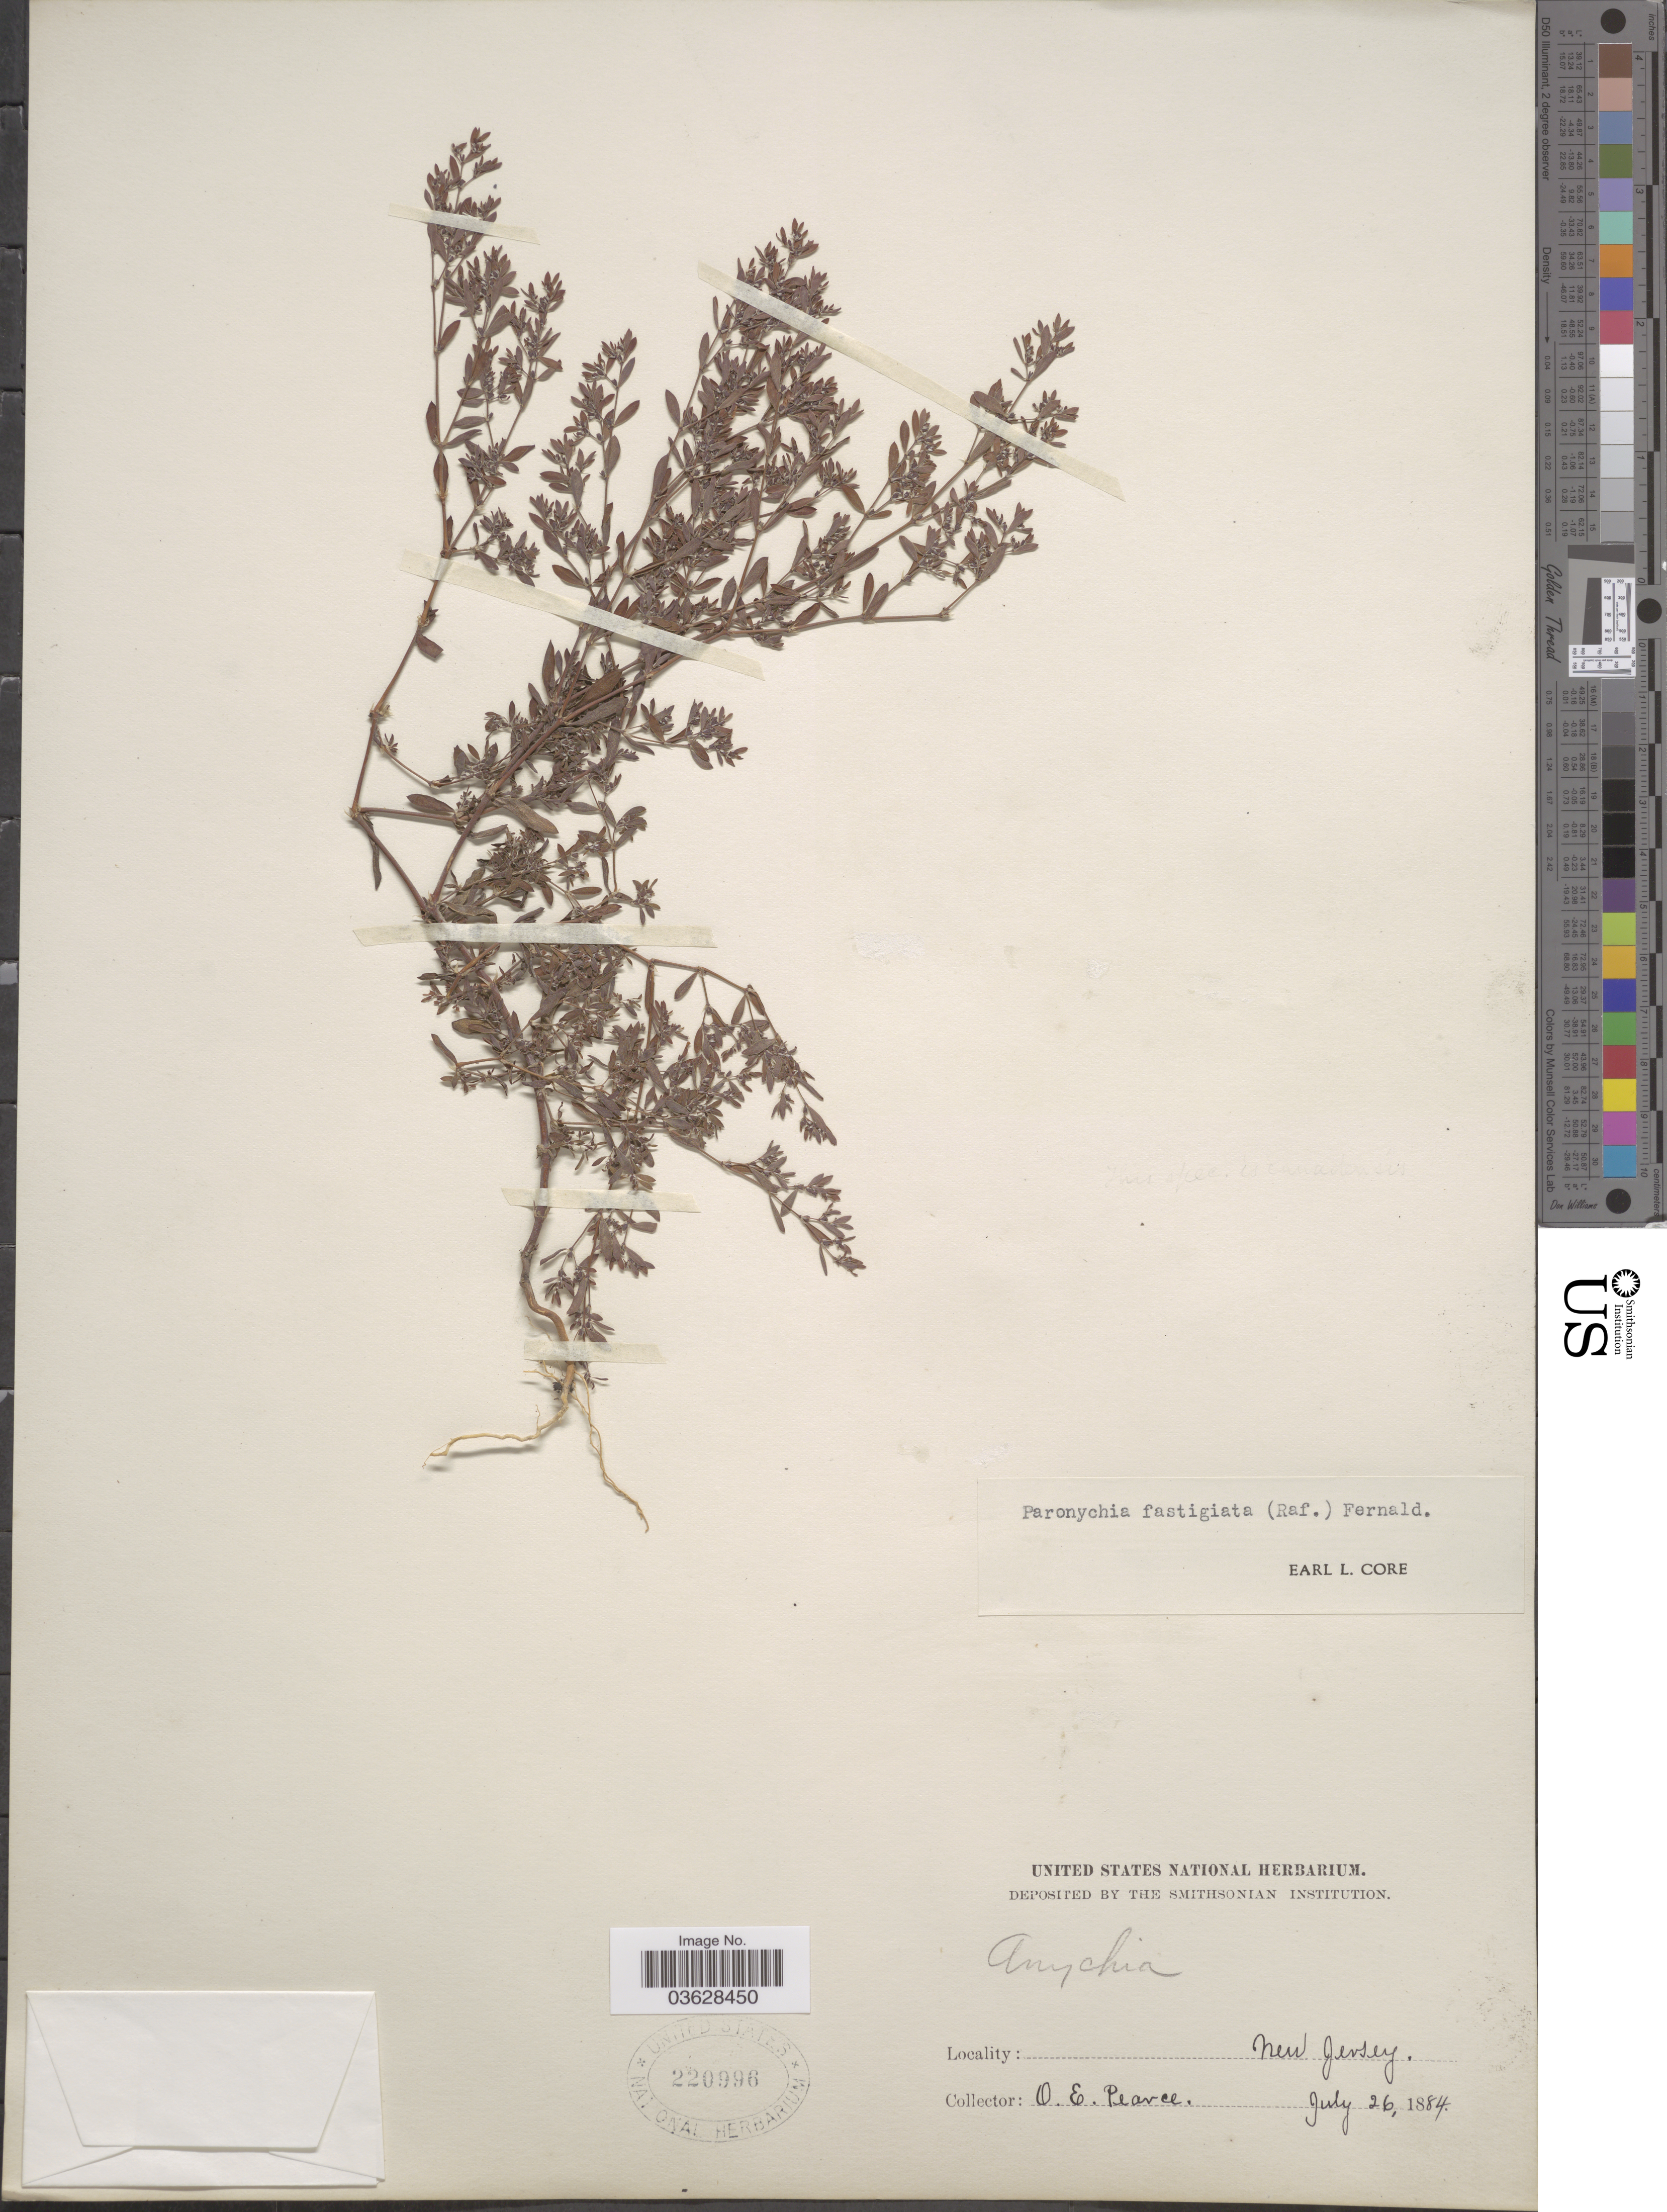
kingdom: Plantae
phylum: Tracheophyta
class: Magnoliopsida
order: Caryophyllales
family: Caryophyllaceae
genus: Paronychia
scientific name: Paronychia fastigiata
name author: (Raf.) Fernald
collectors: O. E. Pearce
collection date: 1884-07-26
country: United States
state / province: New Jersey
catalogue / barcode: US 220996